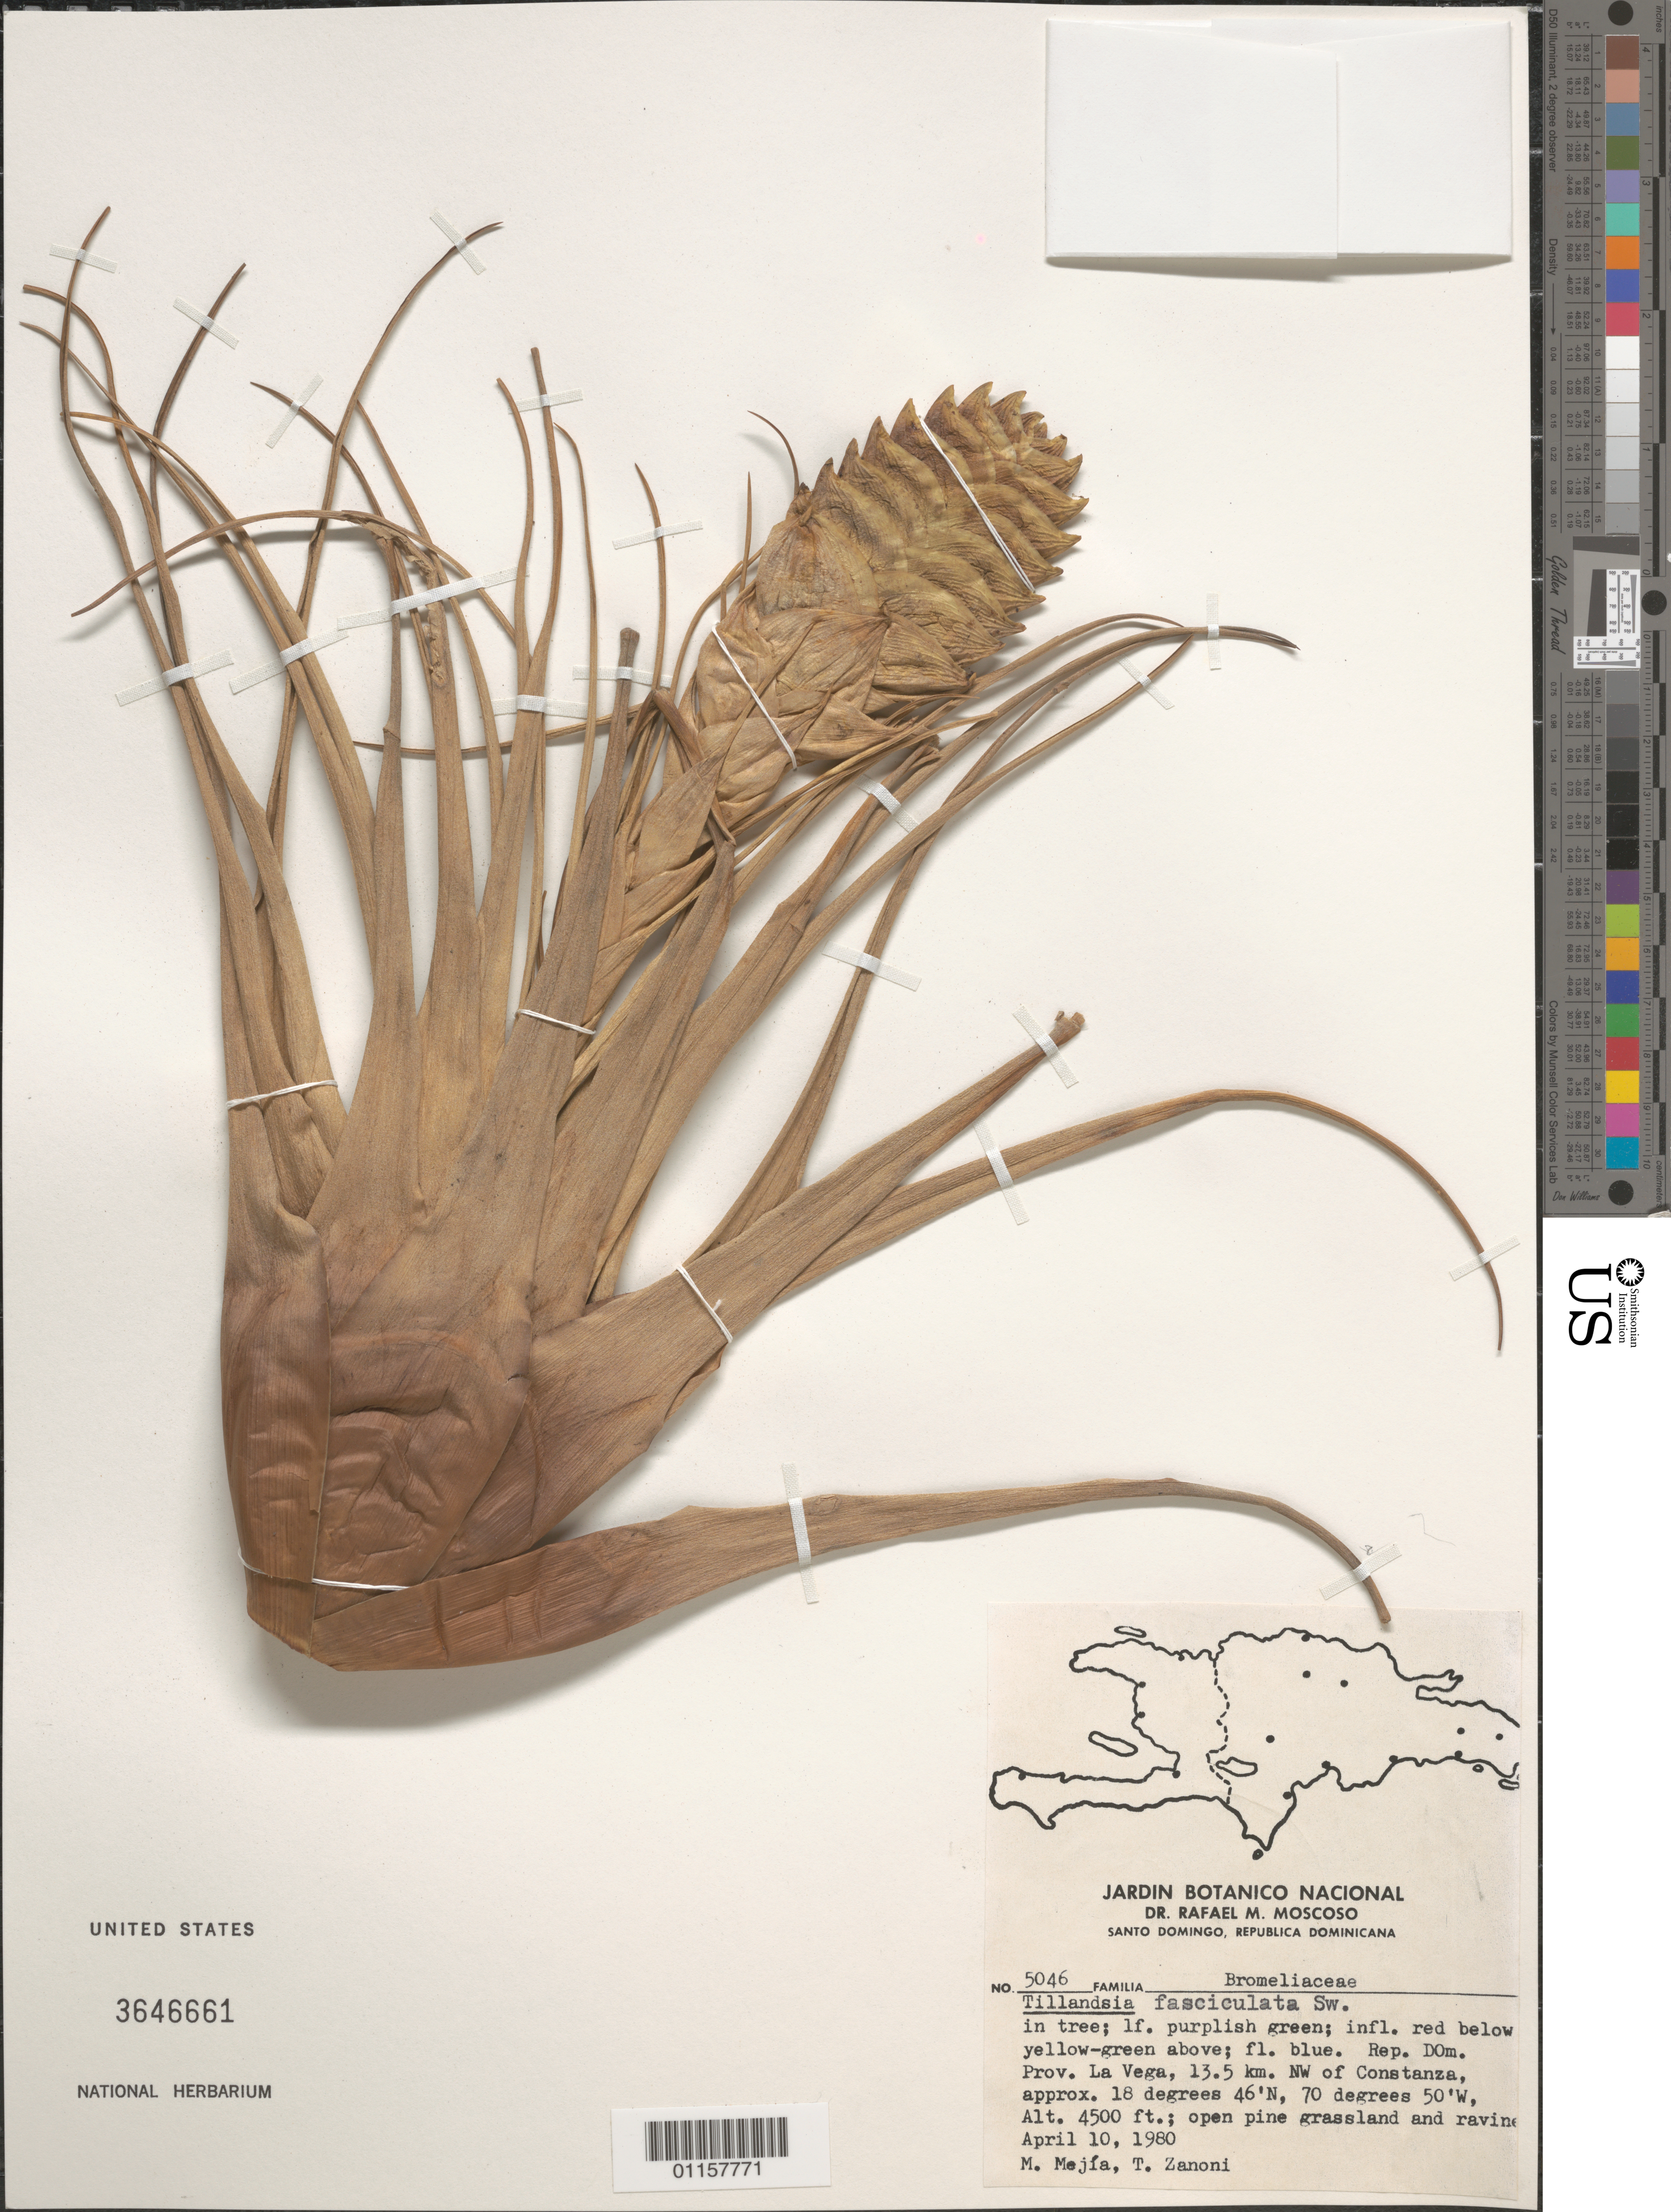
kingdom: Plantae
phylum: Tracheophyta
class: Liliopsida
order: Poales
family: Bromeliaceae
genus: Tillandsia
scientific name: Tillandsia fasciculata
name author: Sw.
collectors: M. Mejia & T. A. Zanoni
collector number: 5046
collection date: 1980-04-10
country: Dominican Republic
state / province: La Vega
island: Hispaniola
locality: Constanza, 13.5 km NW of.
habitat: Open pine grassland and ravine.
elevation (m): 1372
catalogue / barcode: US 3646661